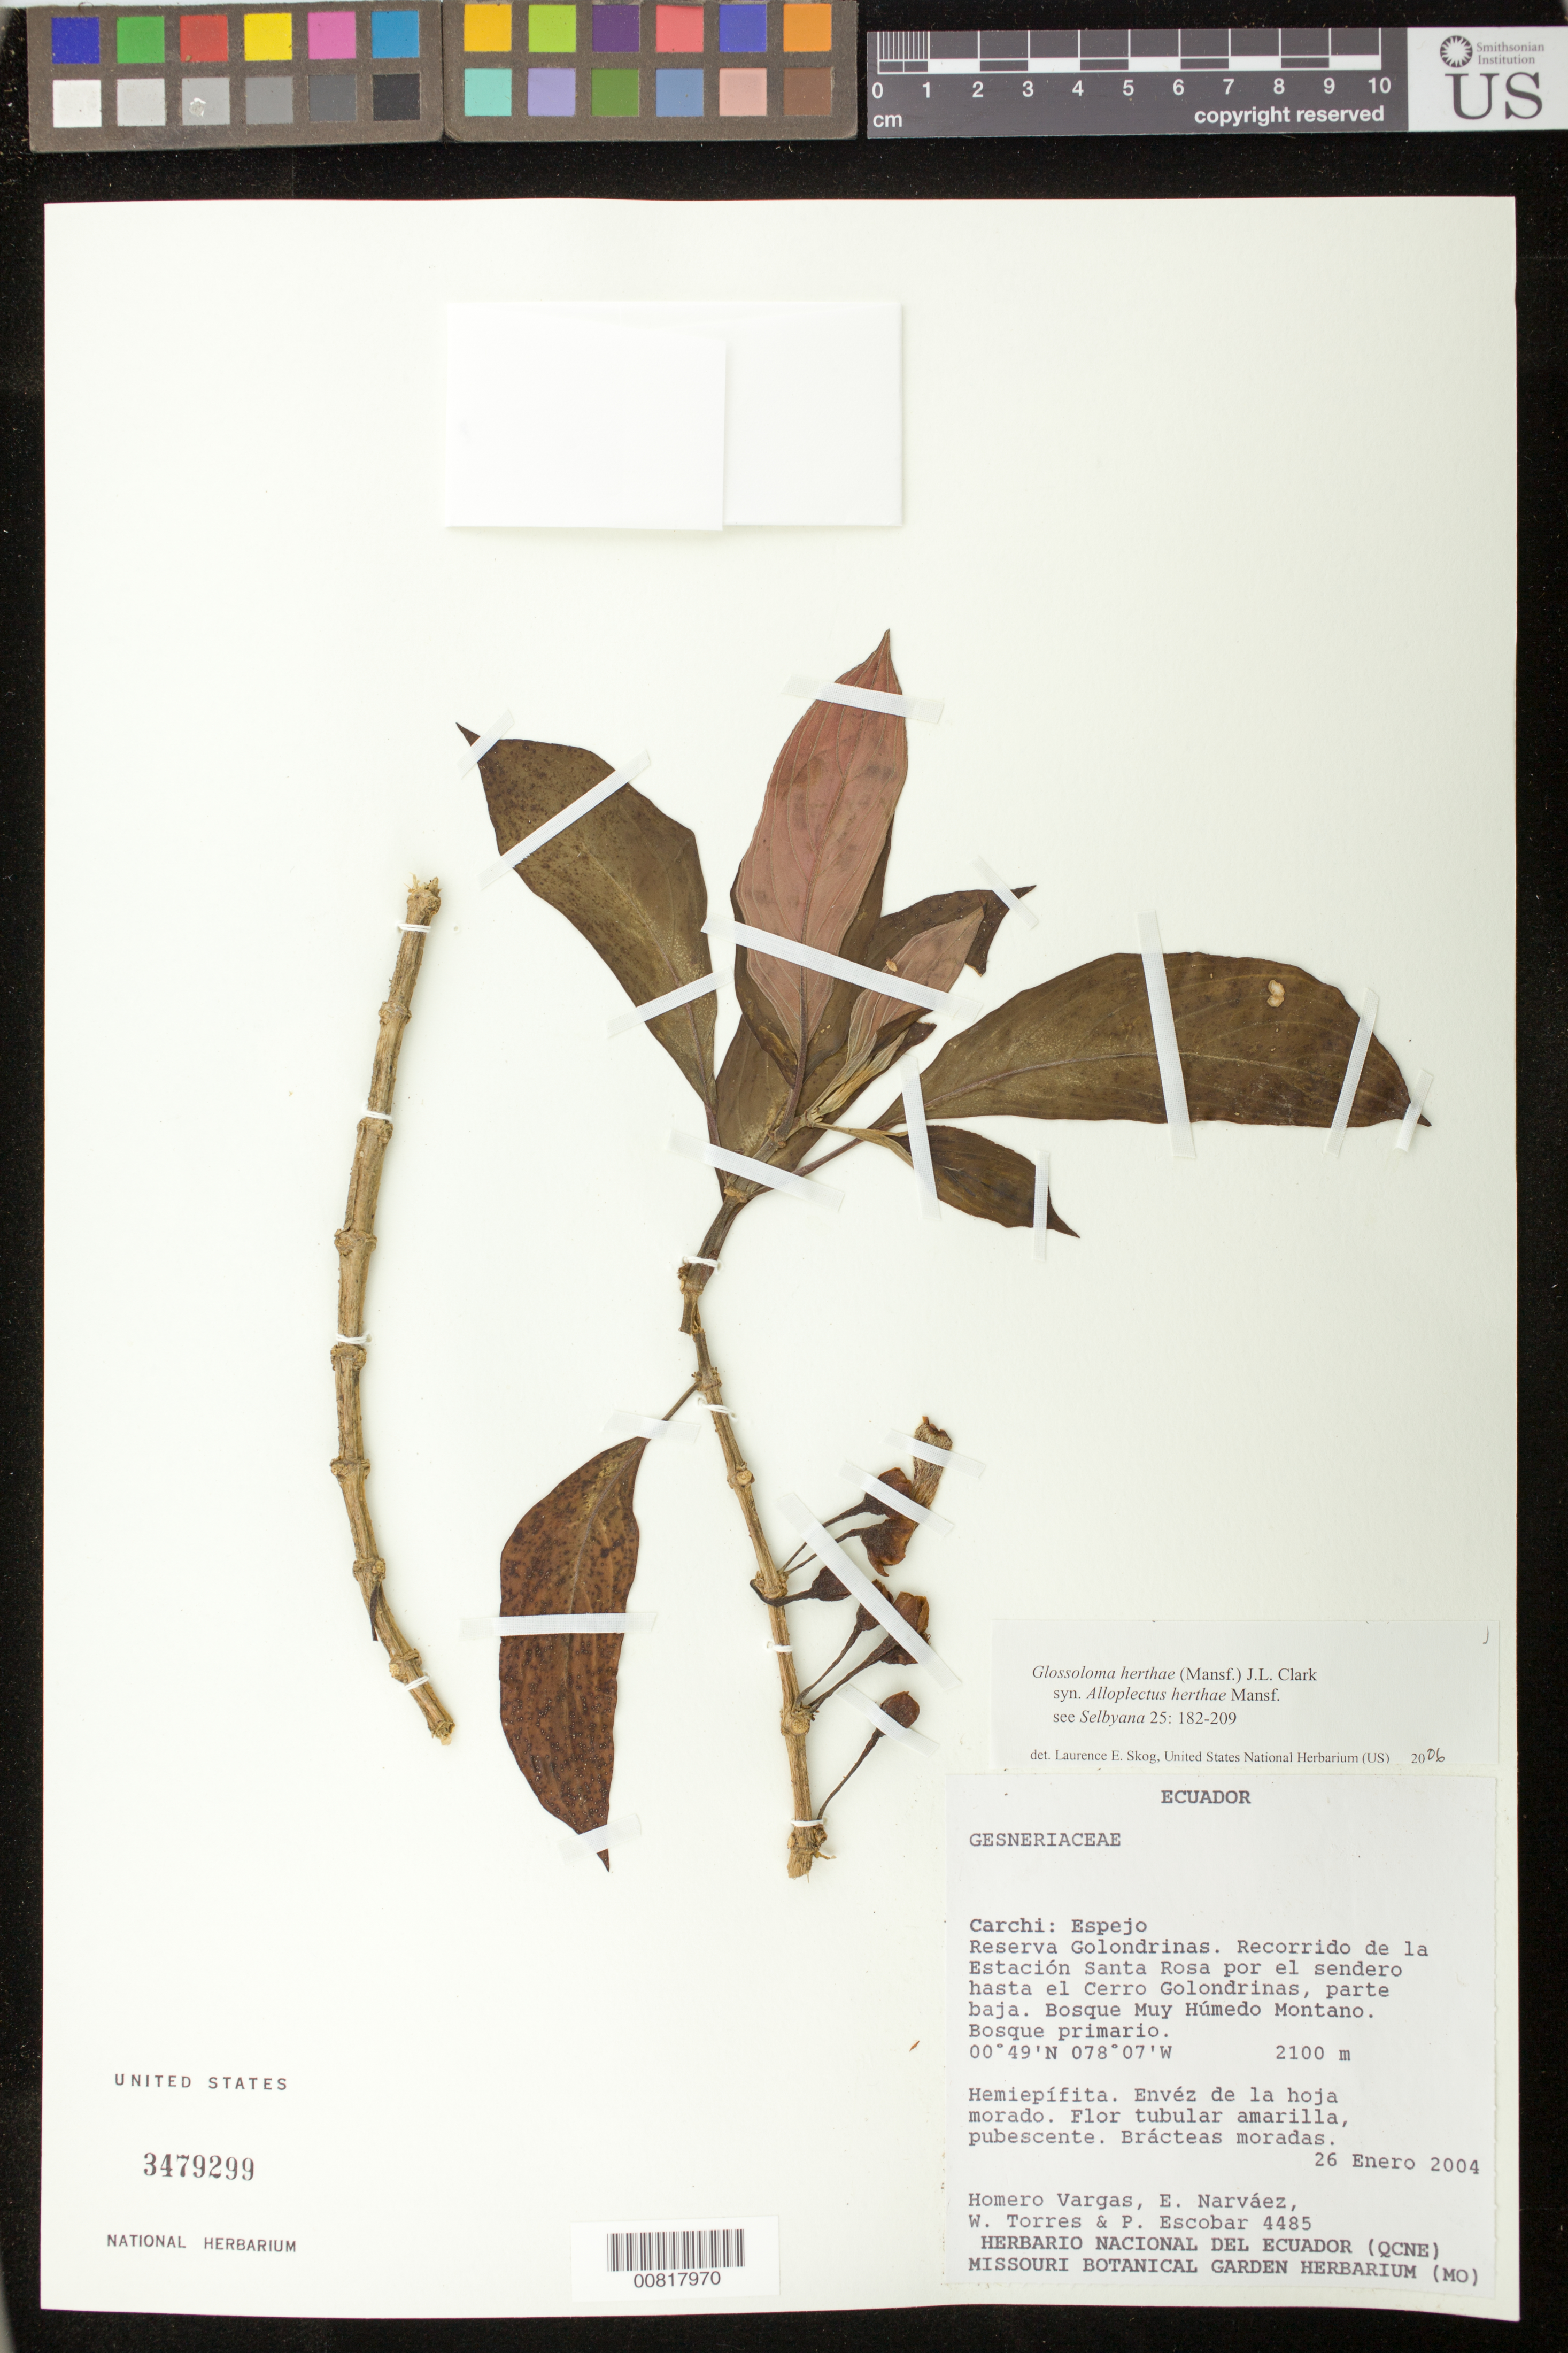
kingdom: Plantae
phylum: Tracheophyta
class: Magnoliopsida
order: Lamiales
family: Gesneriaceae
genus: Glossoloma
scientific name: Glossoloma herthae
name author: (Mansf.) J.L. Clark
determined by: Skog, Laurence E.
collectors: H. Vargas, E. Narváez, W. Torres & P. Escobar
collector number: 4485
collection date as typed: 26 Jan 2004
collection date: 2004-01-26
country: Ecuador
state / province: Carchi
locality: Carchi: Espejo. Reserva Golondrinas, recorrido de la Estación Santa Rosa por el sendero hasta el Cerro Golondrinas, parte baja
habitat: Bosque muy húmedo montano. Bosque primario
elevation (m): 2100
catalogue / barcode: US 3479299